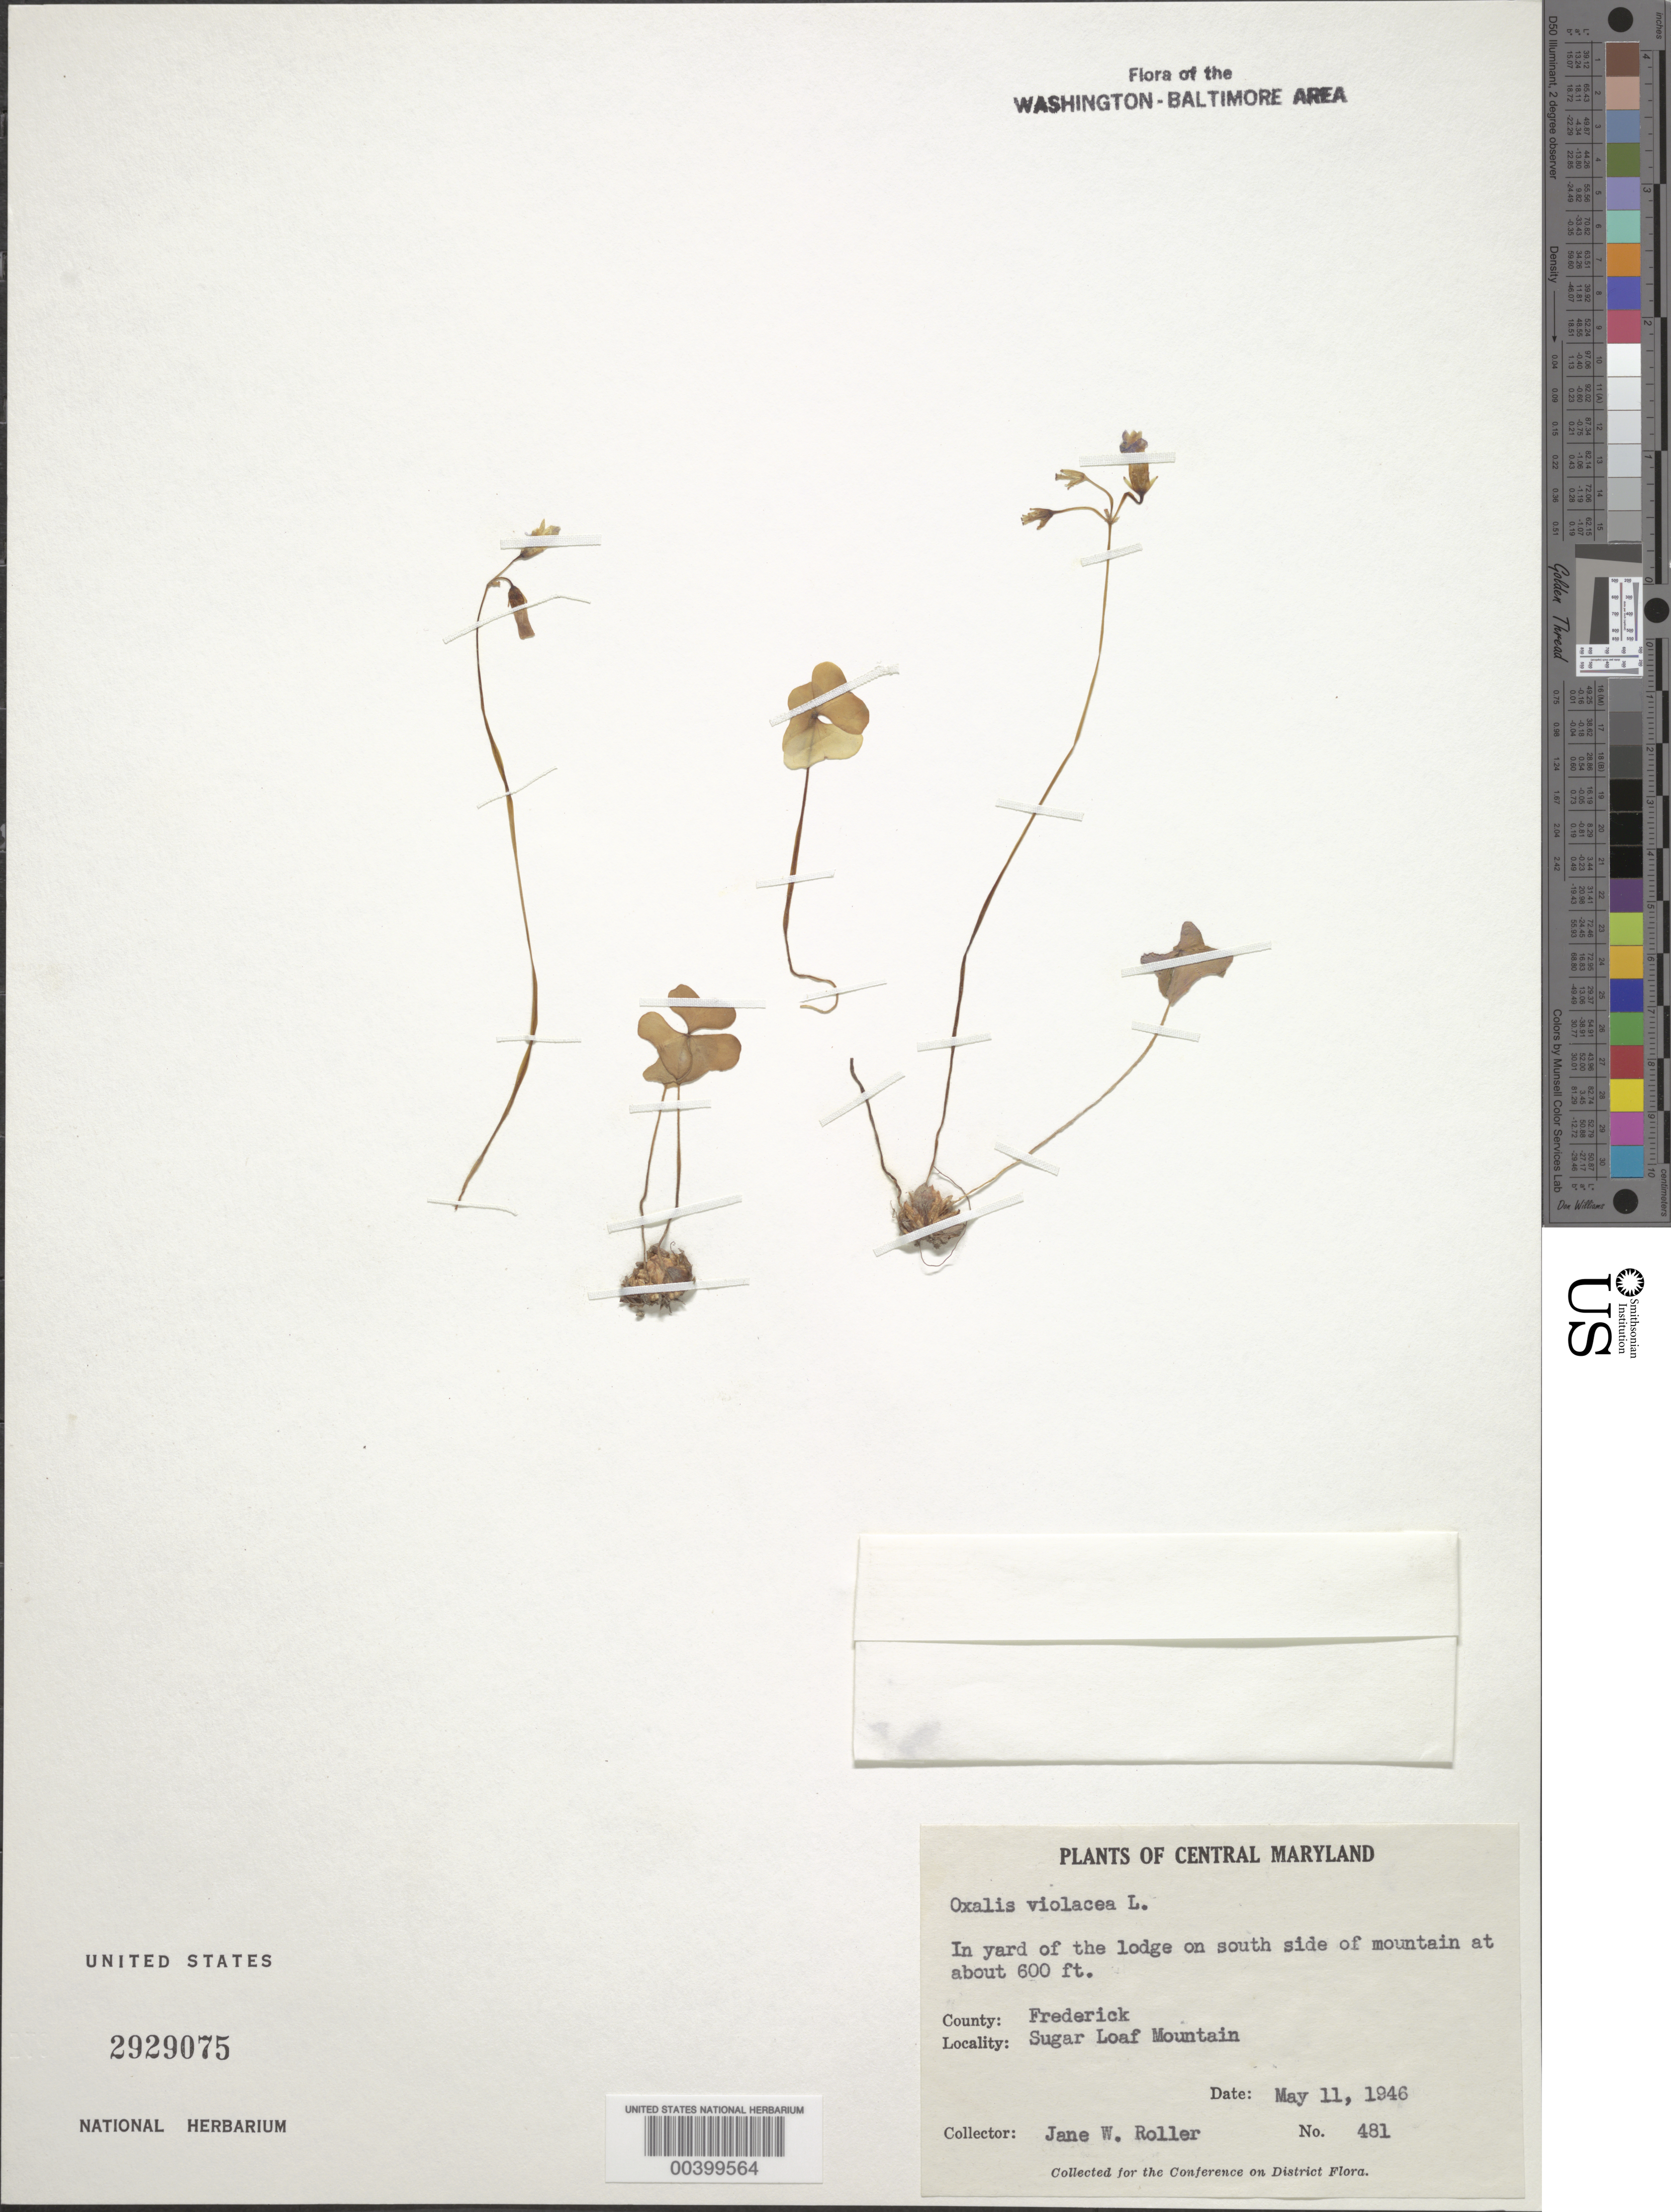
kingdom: Plantae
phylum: Tracheophyta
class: Magnoliopsida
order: Oxalidales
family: Oxalidaceae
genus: Oxalis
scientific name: Oxalis violacea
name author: L.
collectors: J. W. Roller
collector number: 481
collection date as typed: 11 May 1946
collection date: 1946-05-11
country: United States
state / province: Maryland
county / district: Frederick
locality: Sugar Loaf Mountain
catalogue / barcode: US 2929075